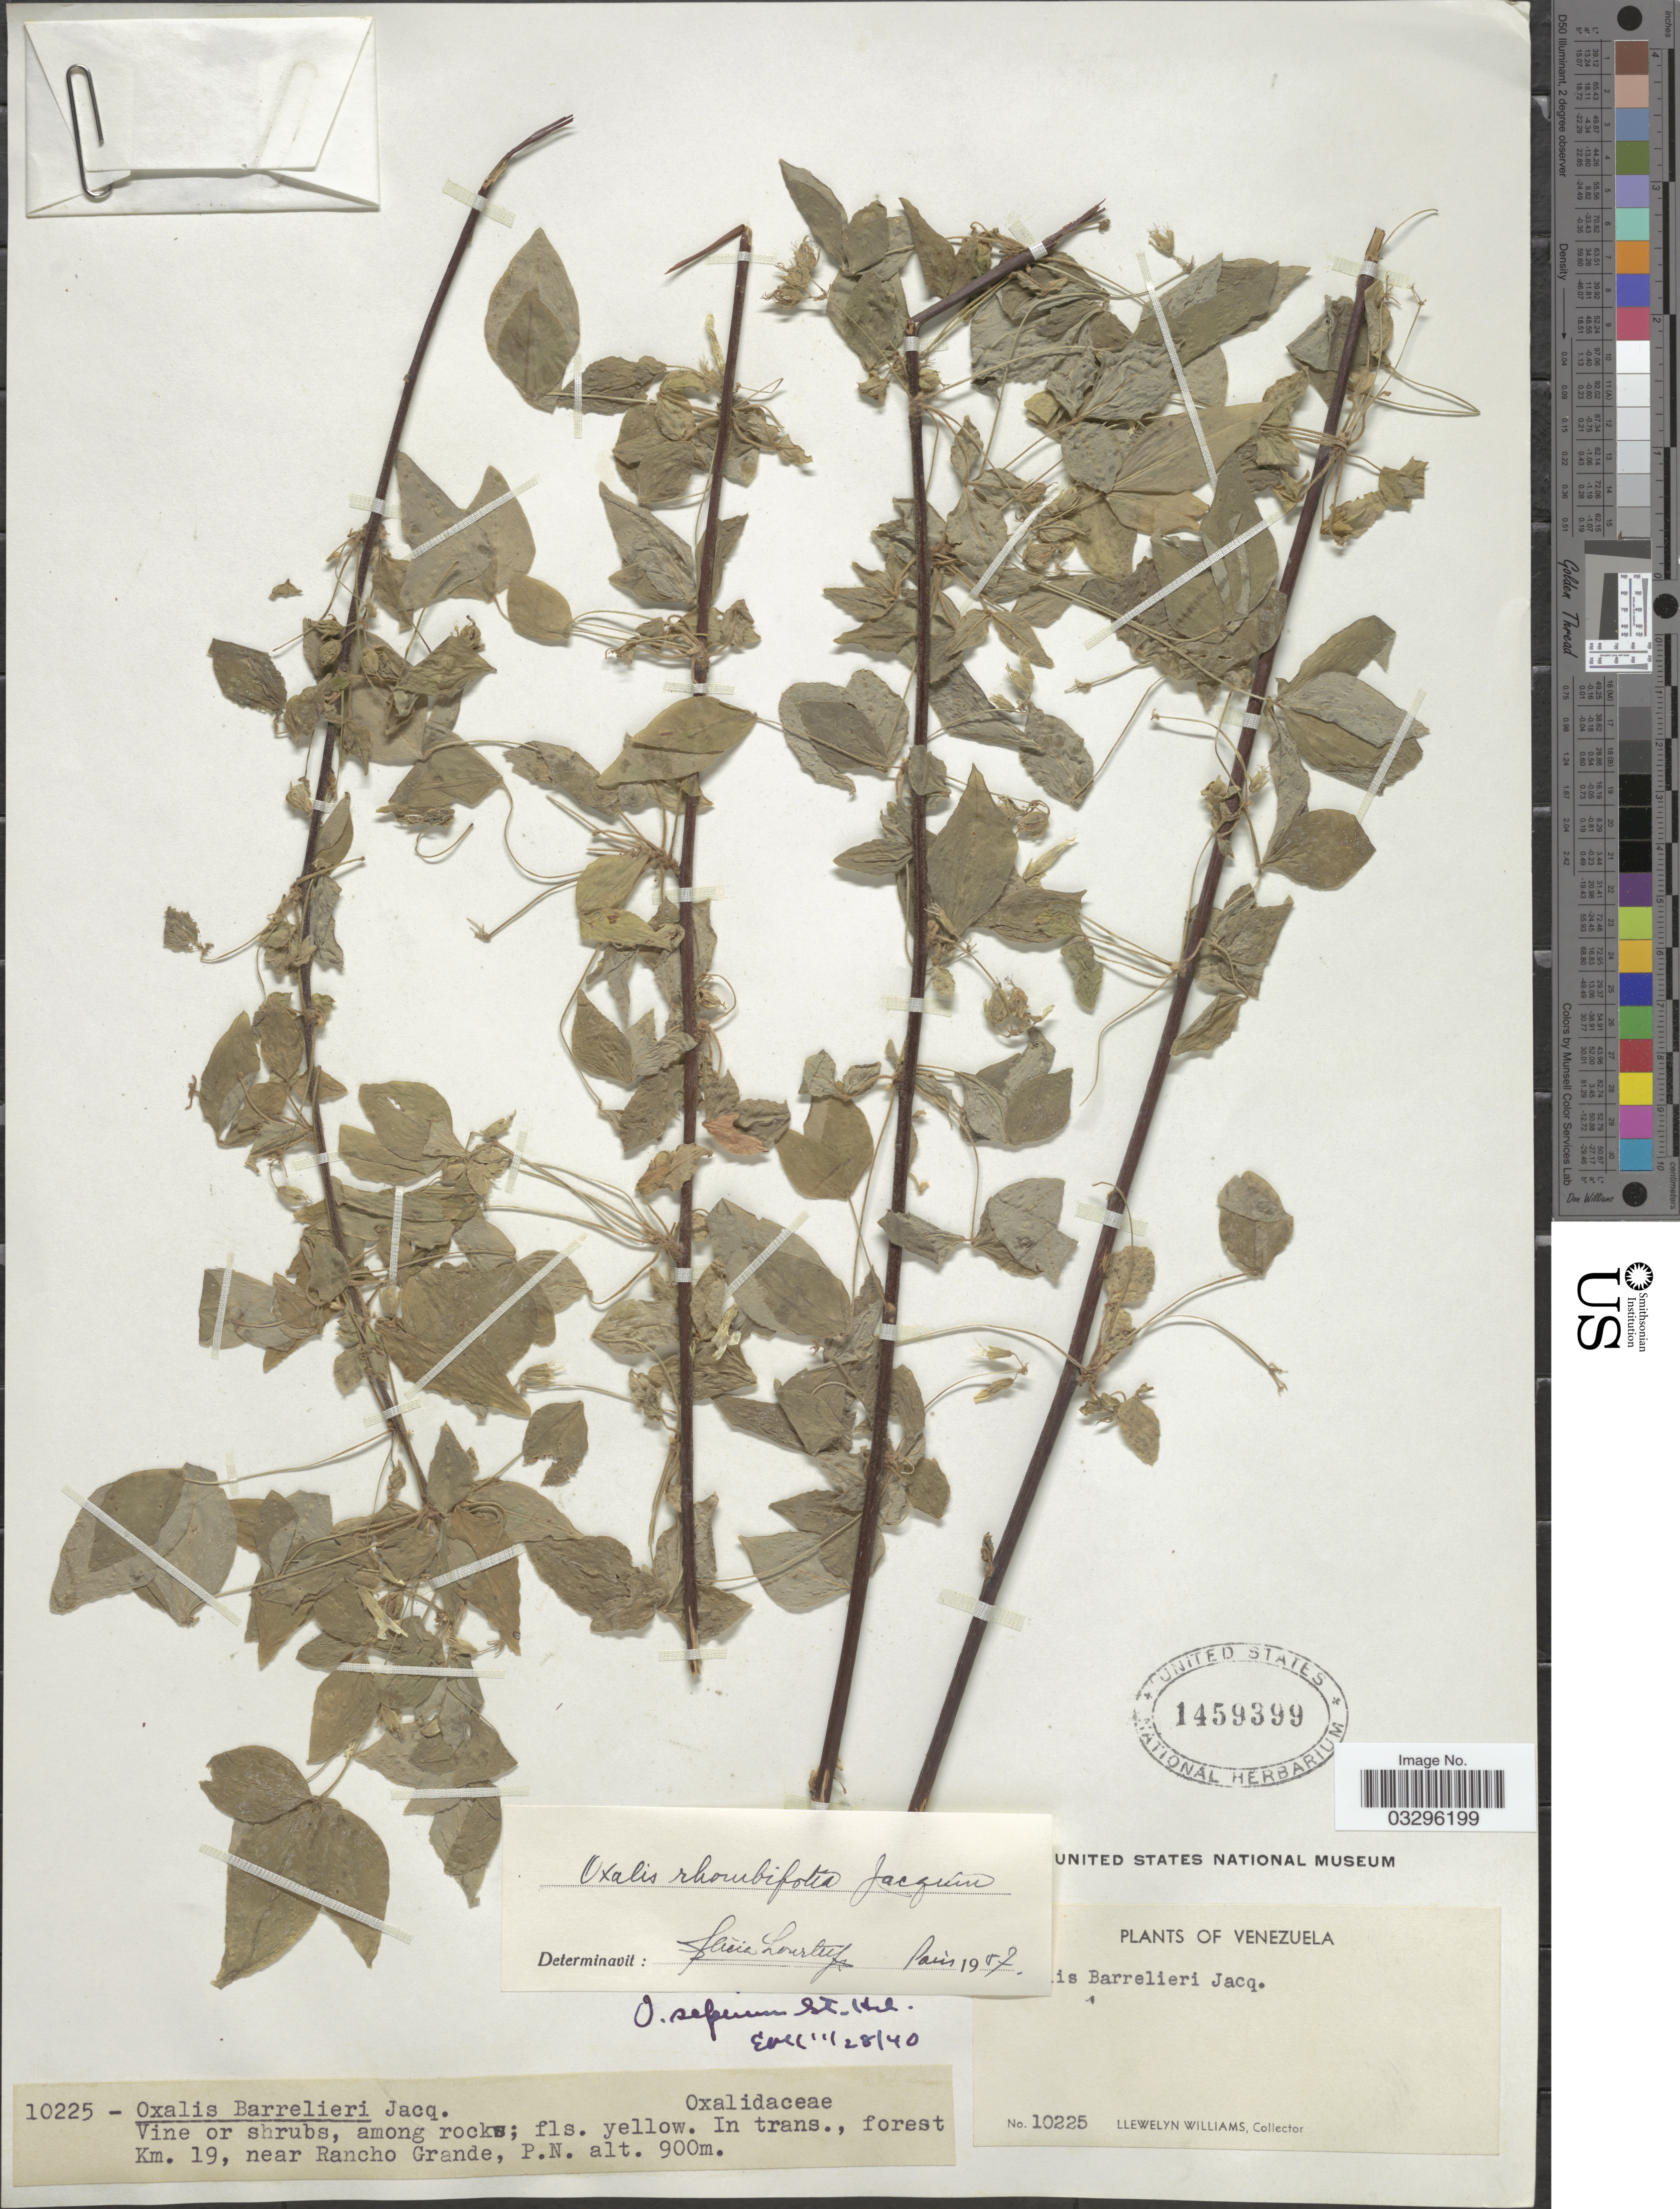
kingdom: Plantae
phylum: Tracheophyta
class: Magnoliopsida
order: Oxalidales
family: Oxalidaceae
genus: Oxalis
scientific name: Oxalis rhombifolia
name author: Jacq.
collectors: Ll. Williams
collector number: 10225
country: Venezuela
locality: In trans., forest Km. 19, near Rancho Grande, P.N.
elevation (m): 900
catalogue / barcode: US 1459399